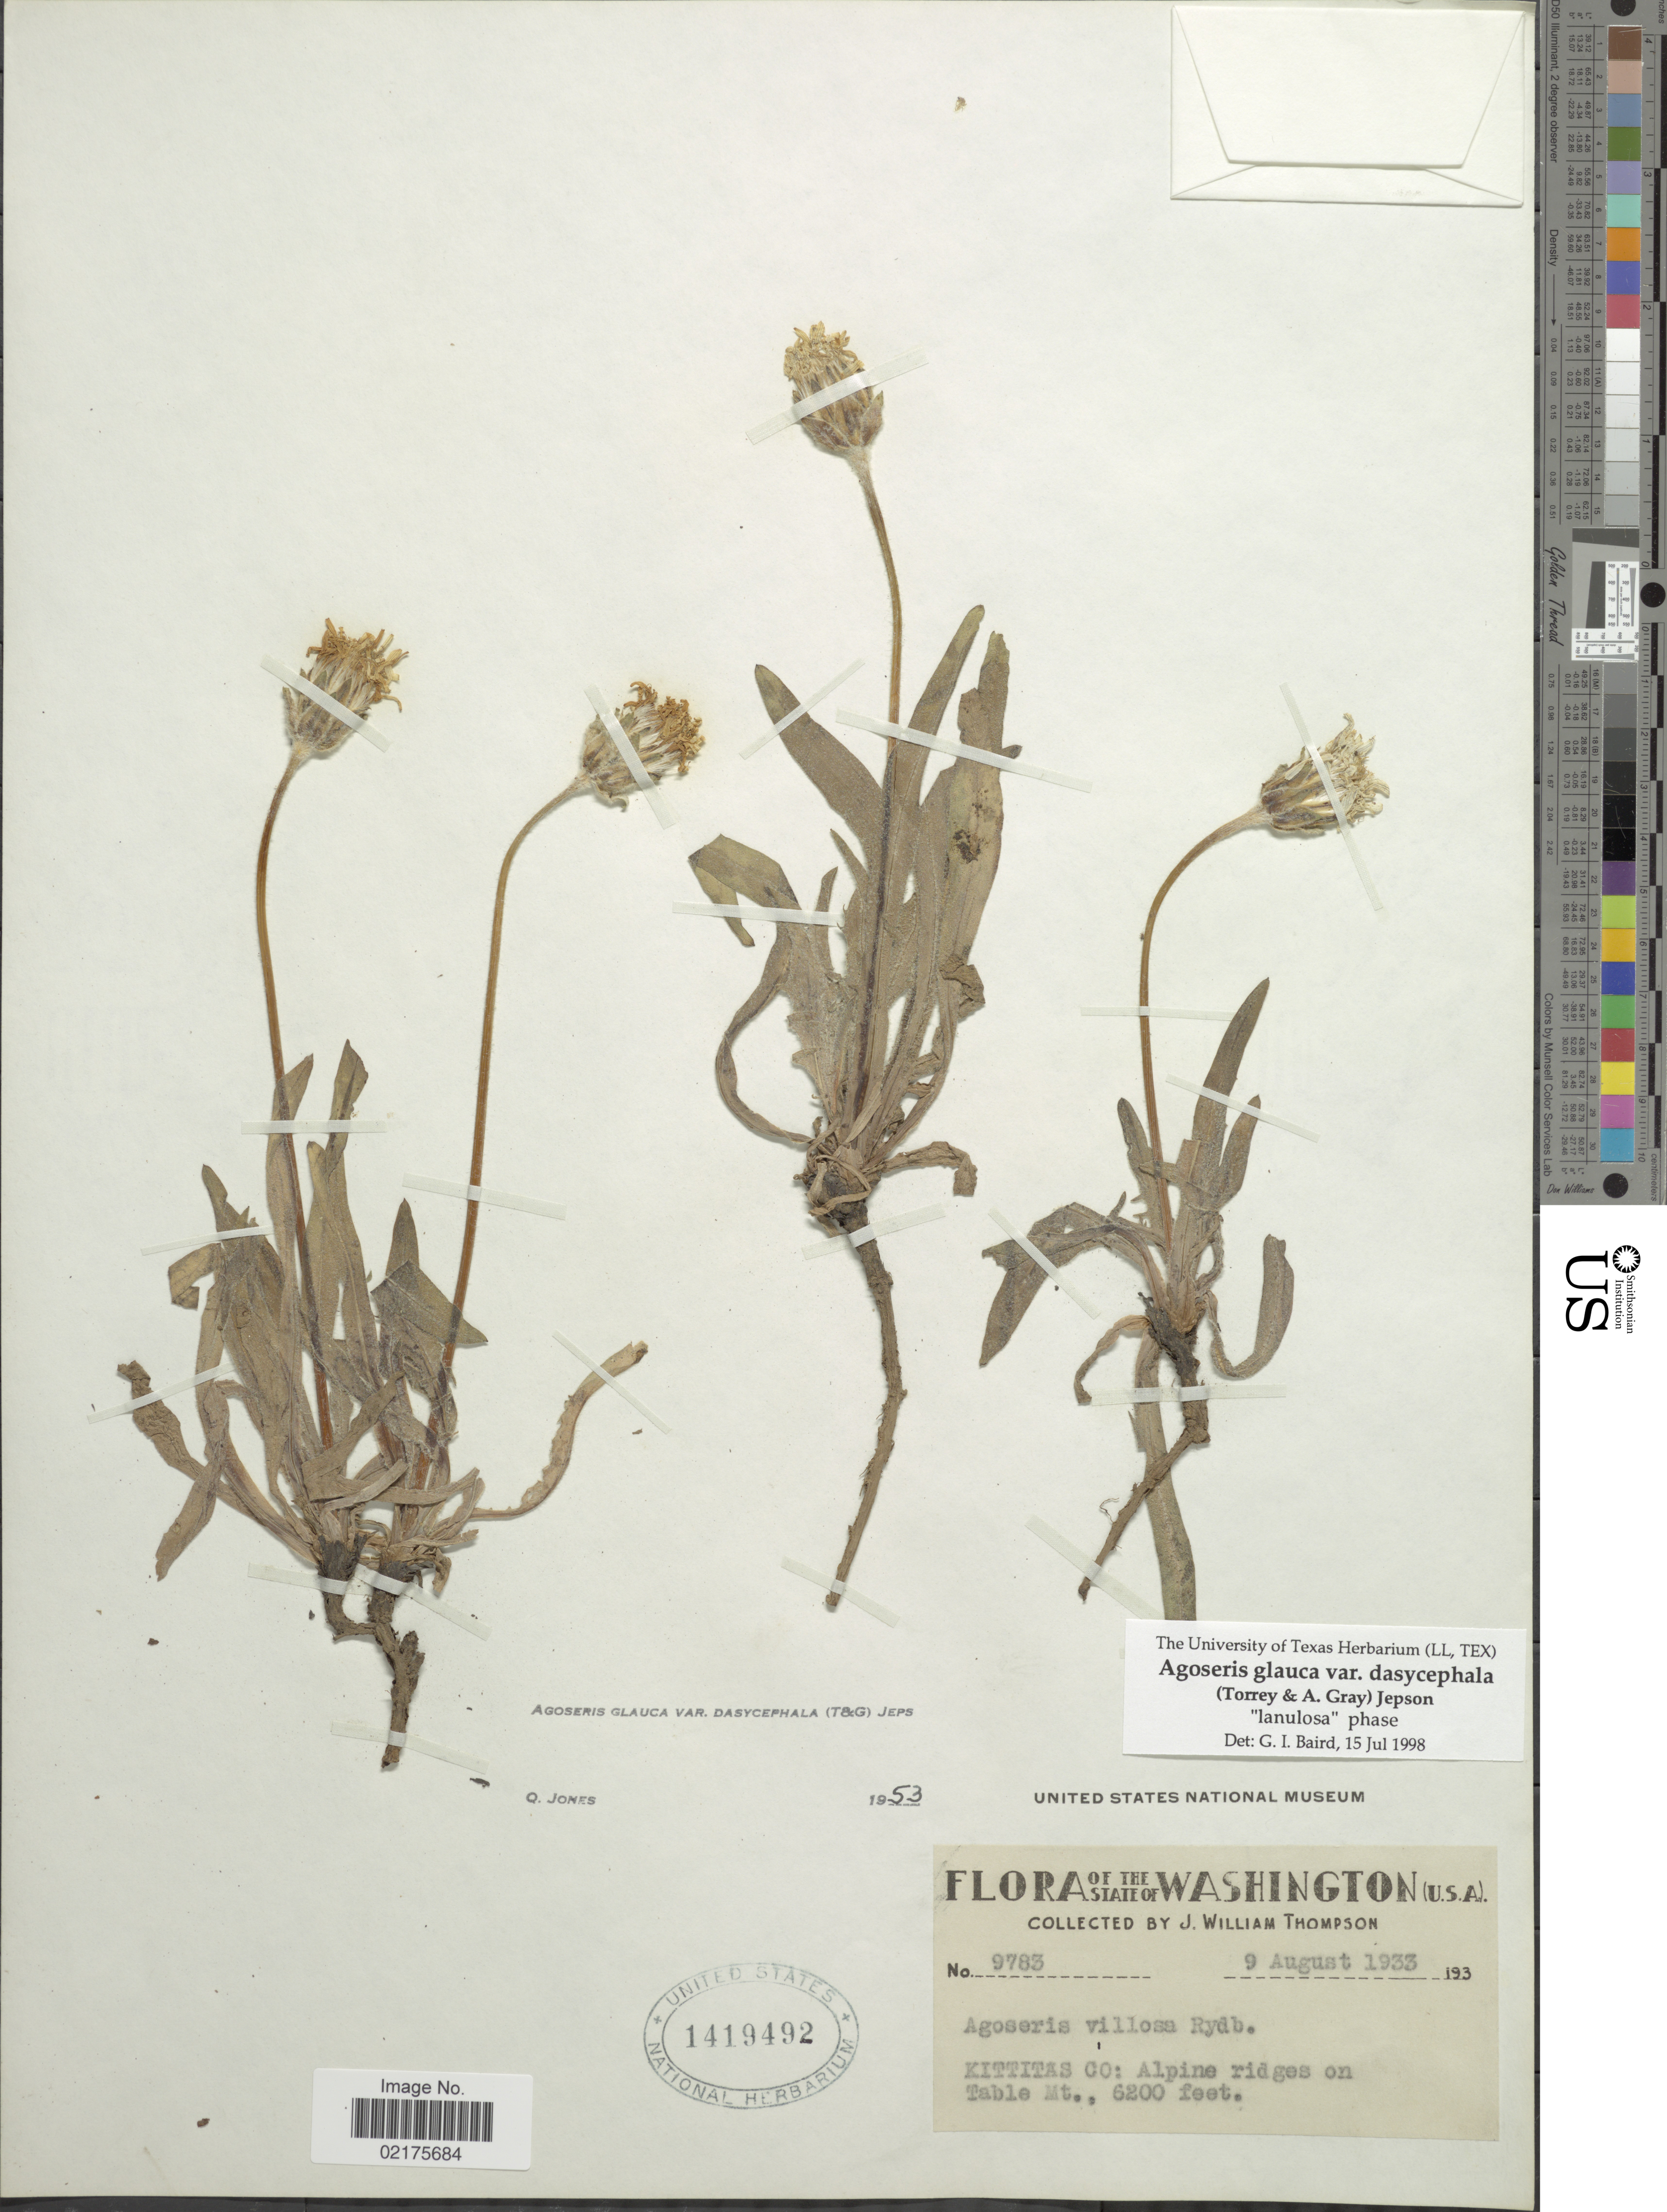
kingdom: Plantae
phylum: Tracheophyta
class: Magnoliopsida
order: Asterales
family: Asteraceae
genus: Agoseris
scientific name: Agoseris glauca var. dasycephala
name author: (Torr. & A. Gray) Jeps.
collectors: J. W. Thompson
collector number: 9783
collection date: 1933-08-09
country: United States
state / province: Washington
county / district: Kittitas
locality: Kittitas Co.: Alpine ridges on Table Mt.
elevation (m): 1890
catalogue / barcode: US 1419492